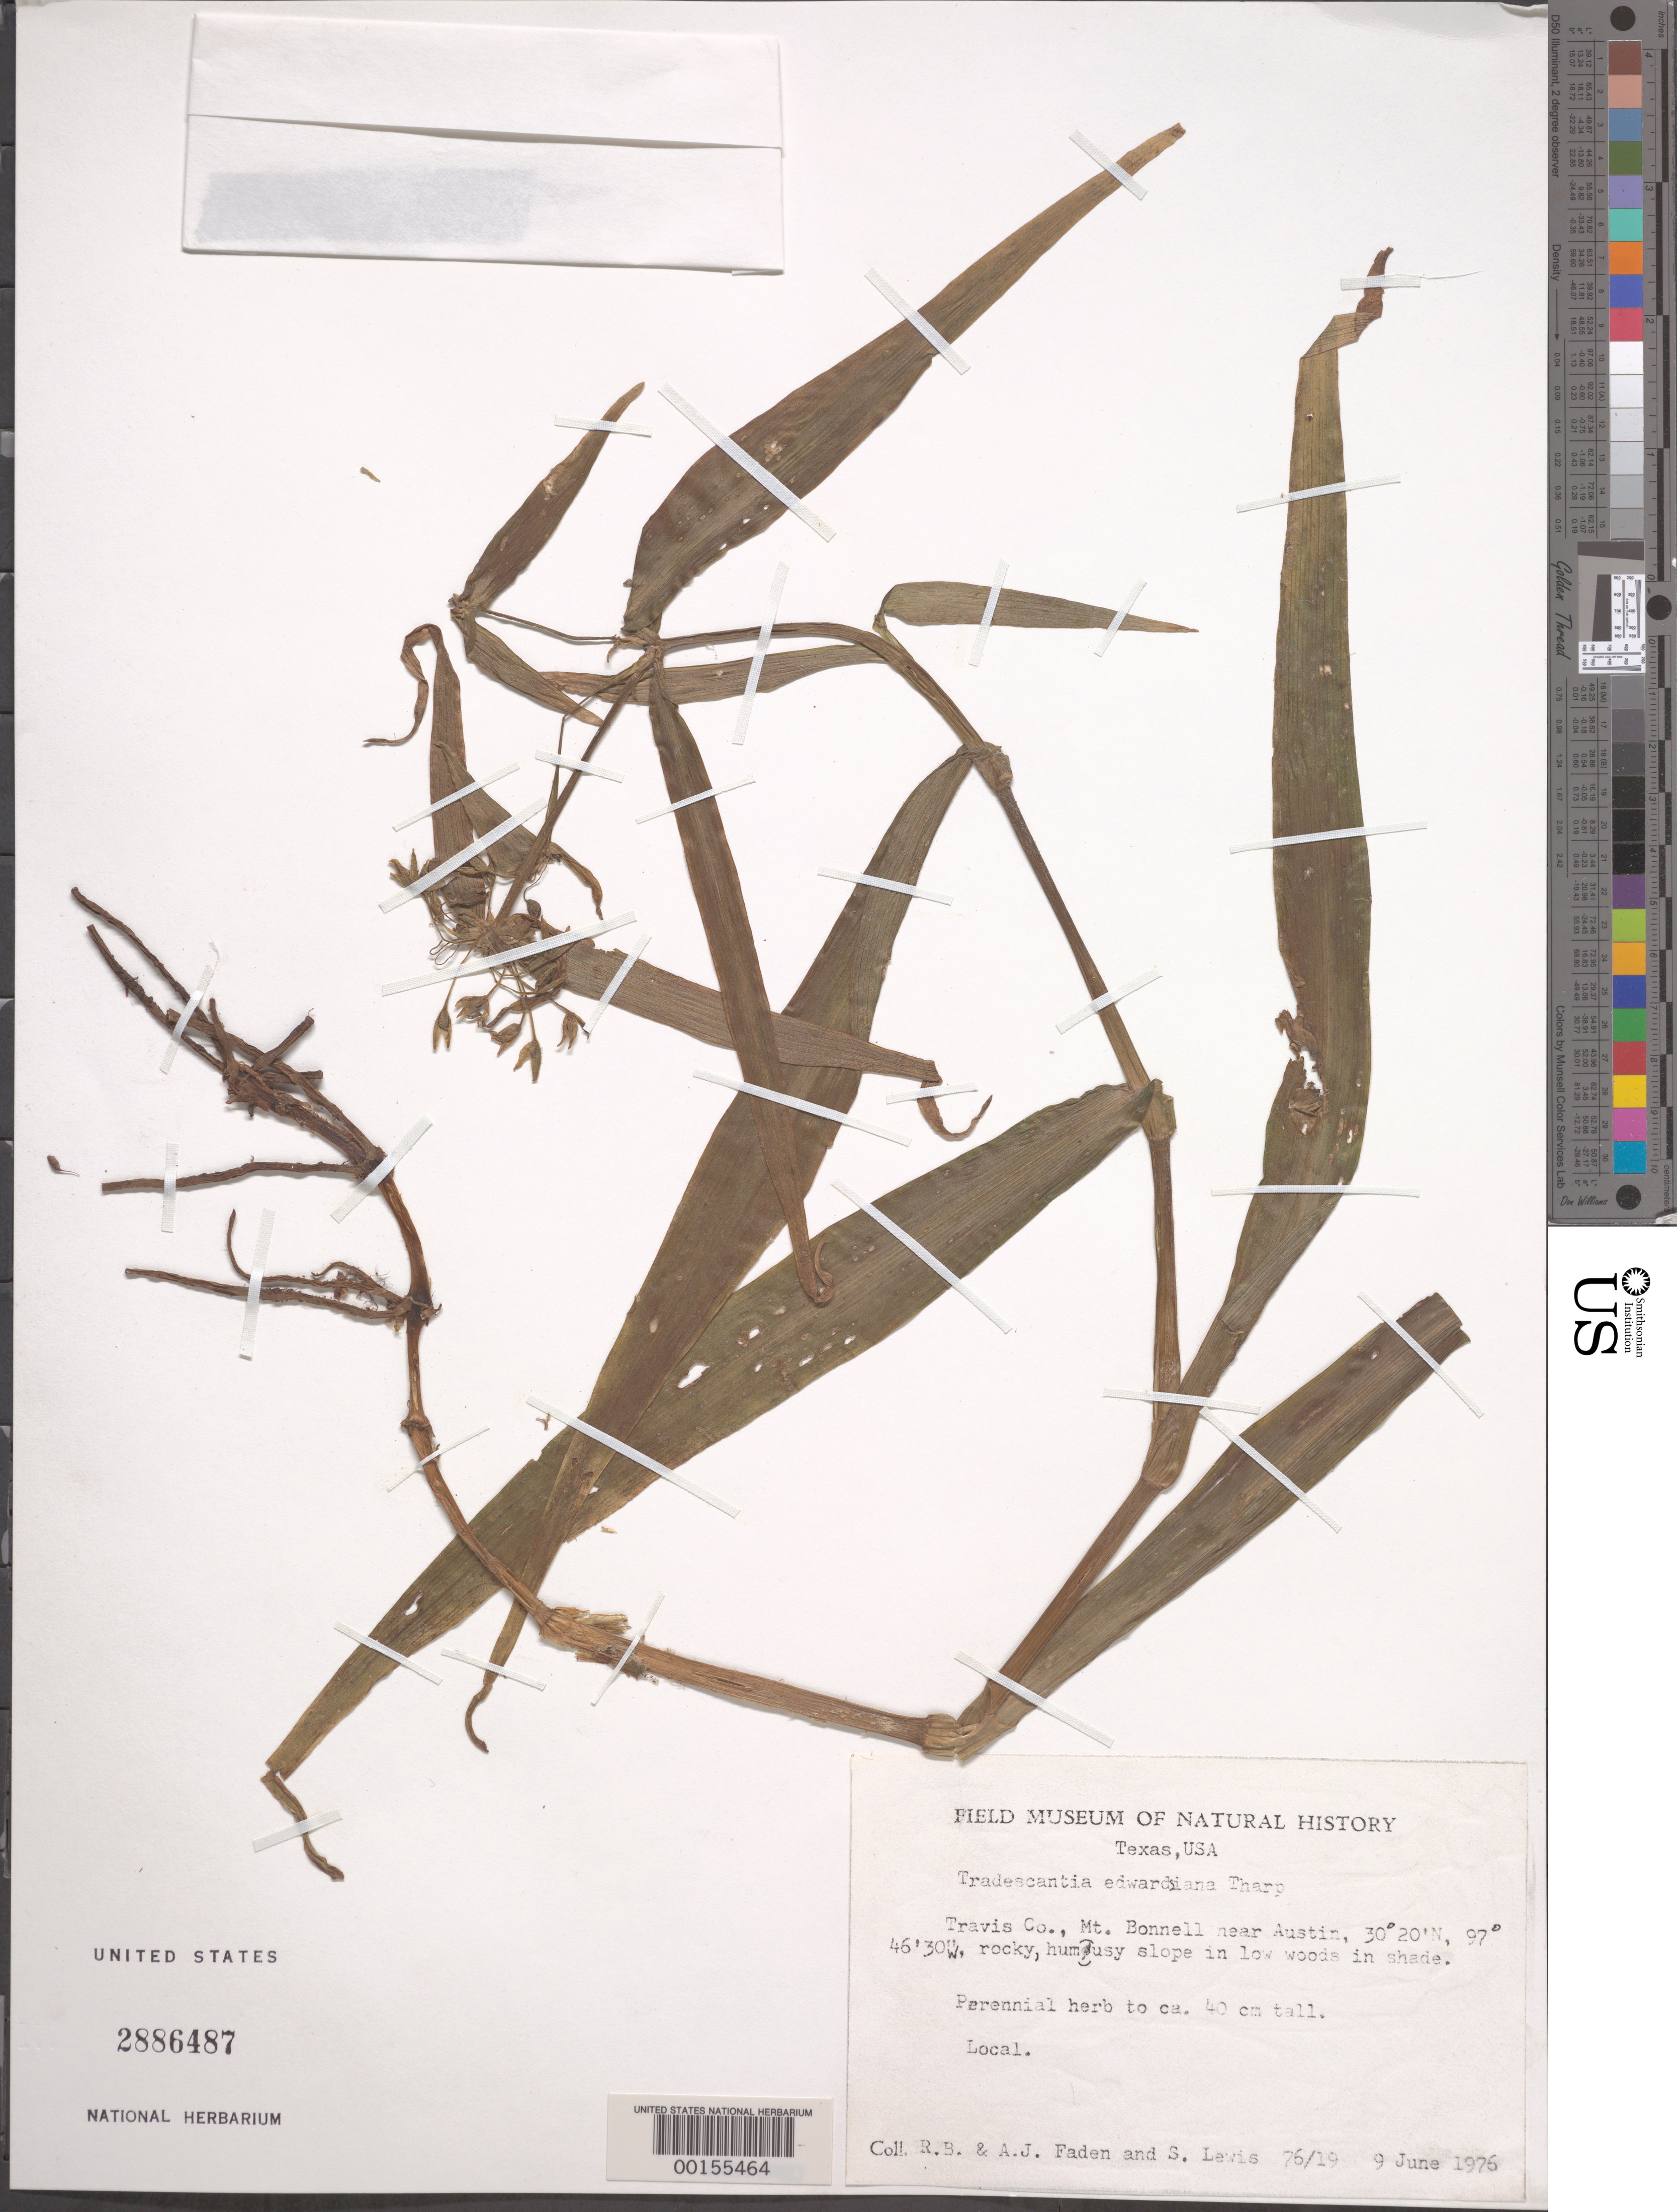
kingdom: Plantae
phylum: Tracheophyta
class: Liliopsida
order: Commelinales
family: Commelinaceae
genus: Tradescantia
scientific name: Tradescantia edwardsiana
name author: Tharp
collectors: R. B. Faden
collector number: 76/19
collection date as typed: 09 Jun 1976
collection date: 1976-06-09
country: United States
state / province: Texas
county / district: Travis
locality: Mt. bonnell, near austin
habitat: Low woods in shade; slope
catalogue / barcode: US 2886487